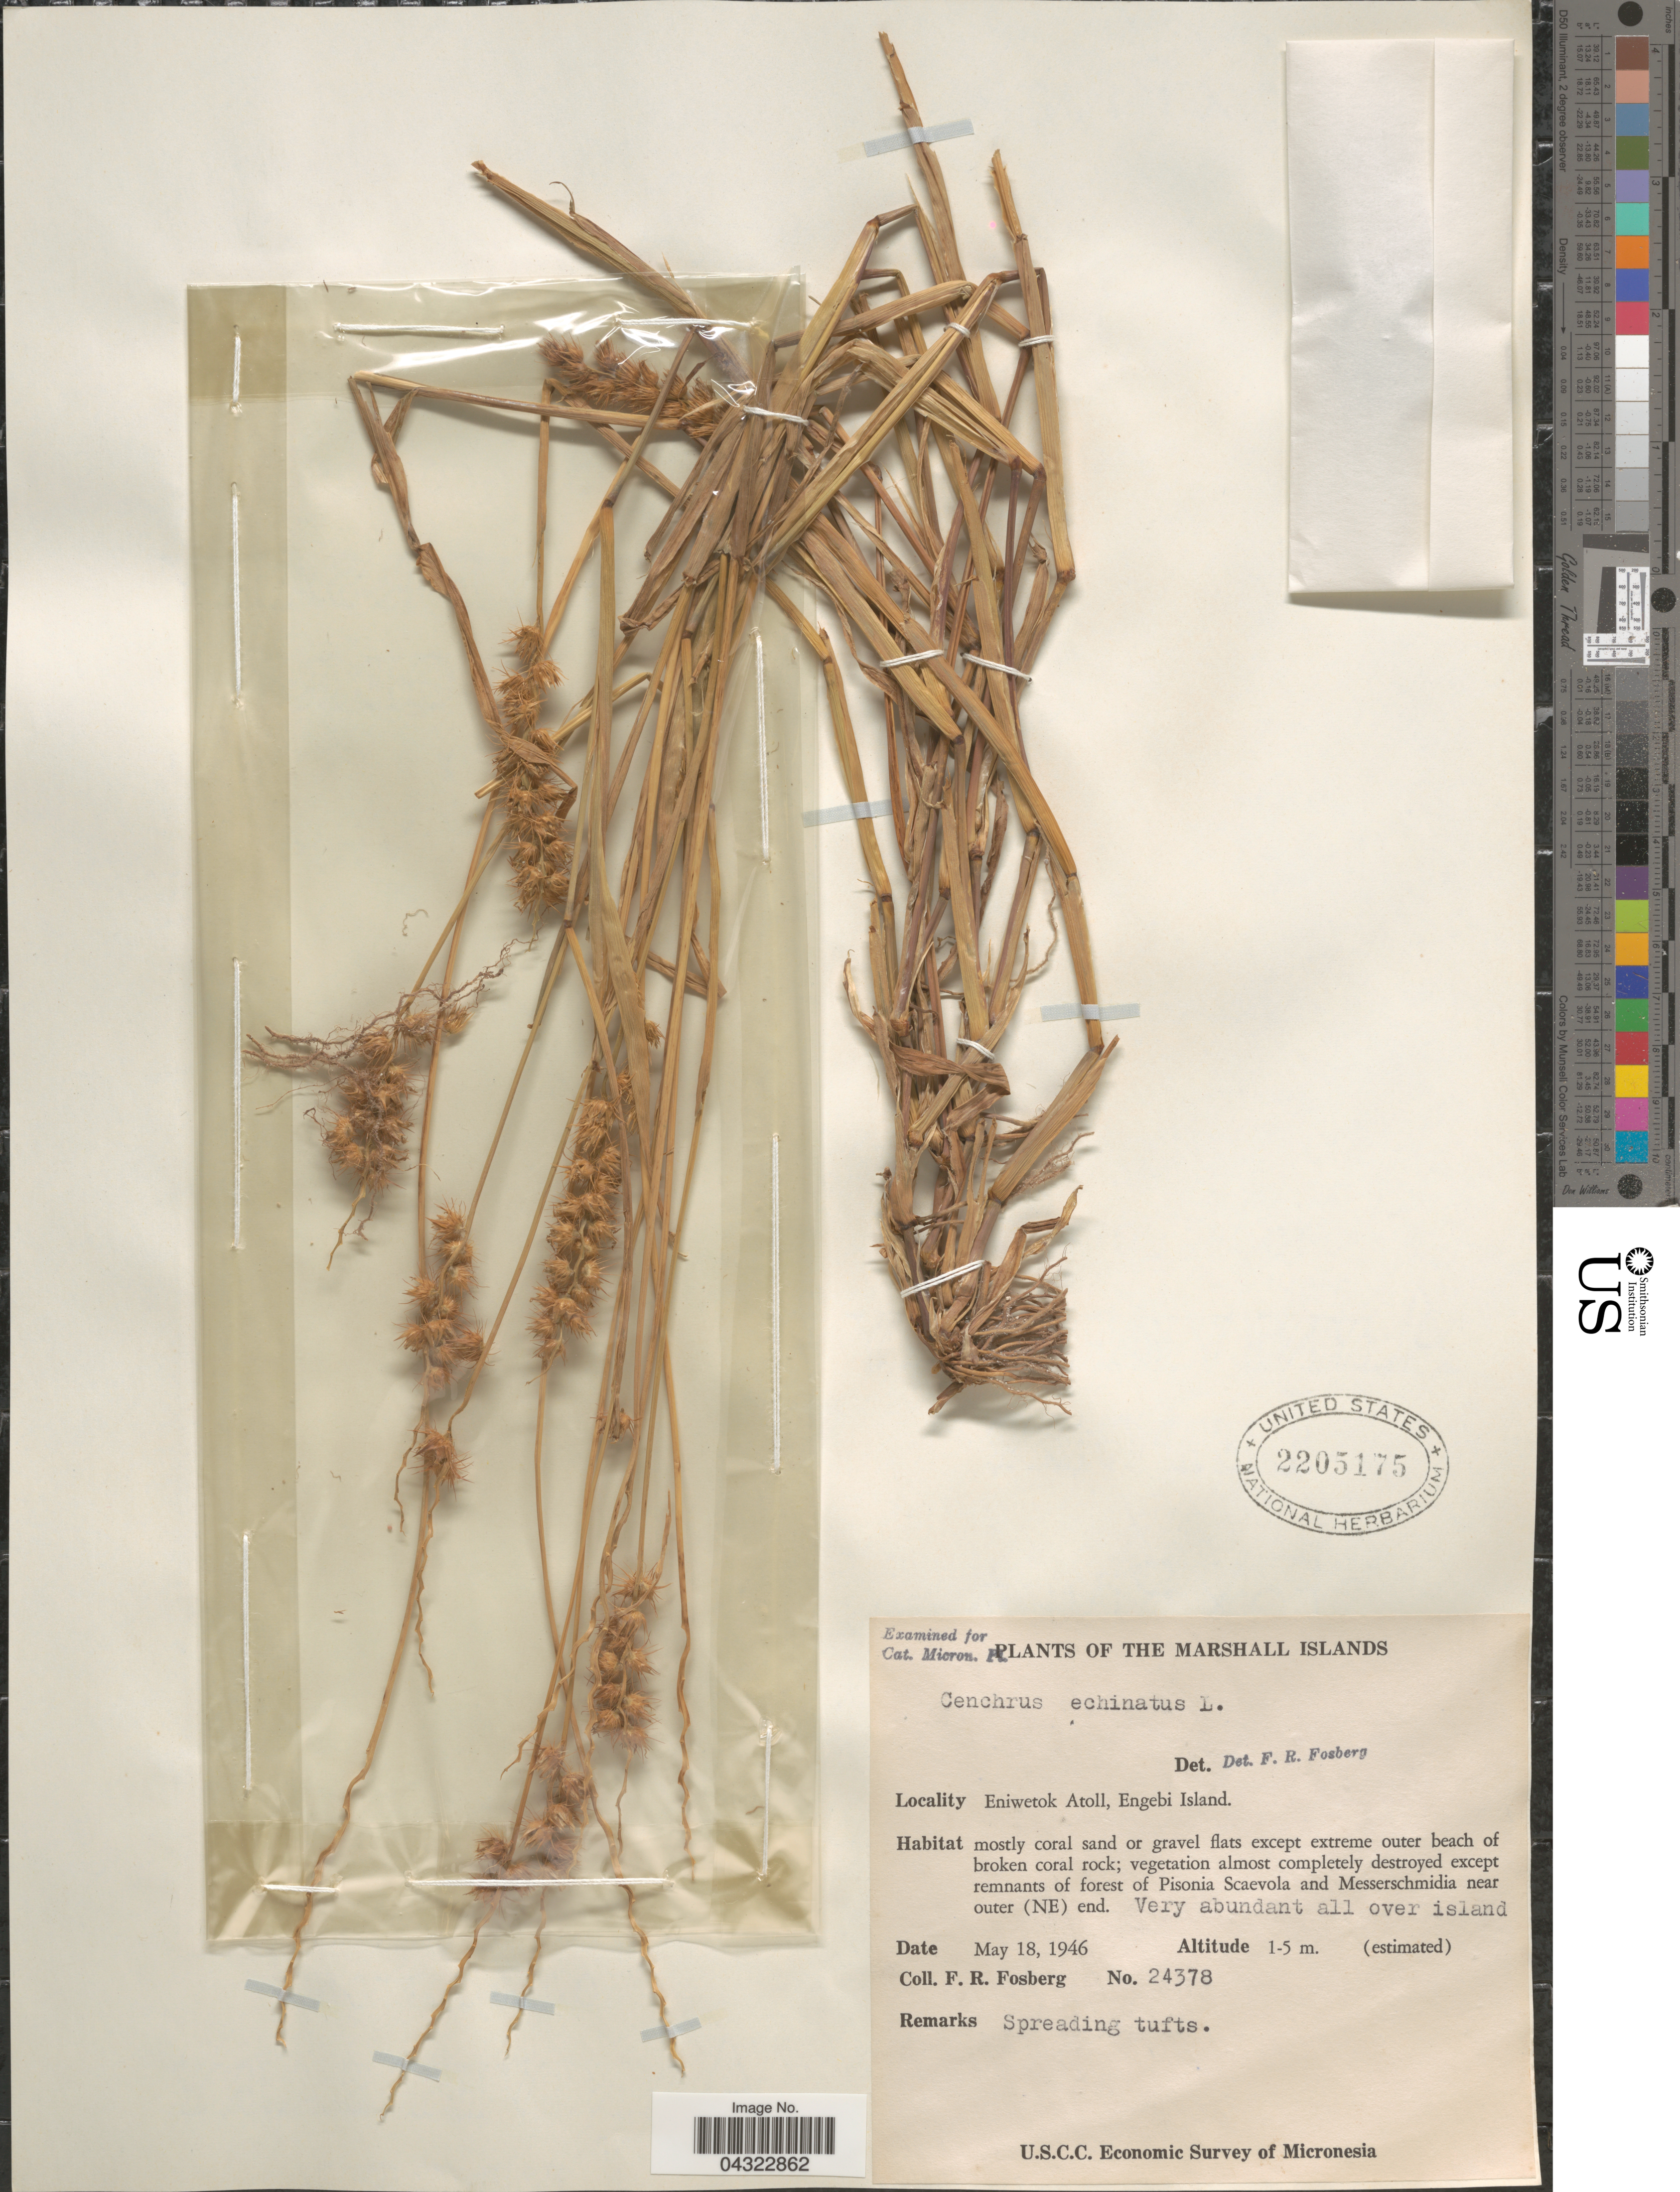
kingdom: Plantae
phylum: Tracheophyta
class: Liliopsida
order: Poales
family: Poaceae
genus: Cenchrus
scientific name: Cenchrus echinatus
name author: L.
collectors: F. R. Fosberg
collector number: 24378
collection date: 1946-05-18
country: Marshall Islands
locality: Eniwetok Atoll, Engebi Island. Near outer (NE) end. U.S.C.C. Economic Survey of Micronesia.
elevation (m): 1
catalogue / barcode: US 2205175